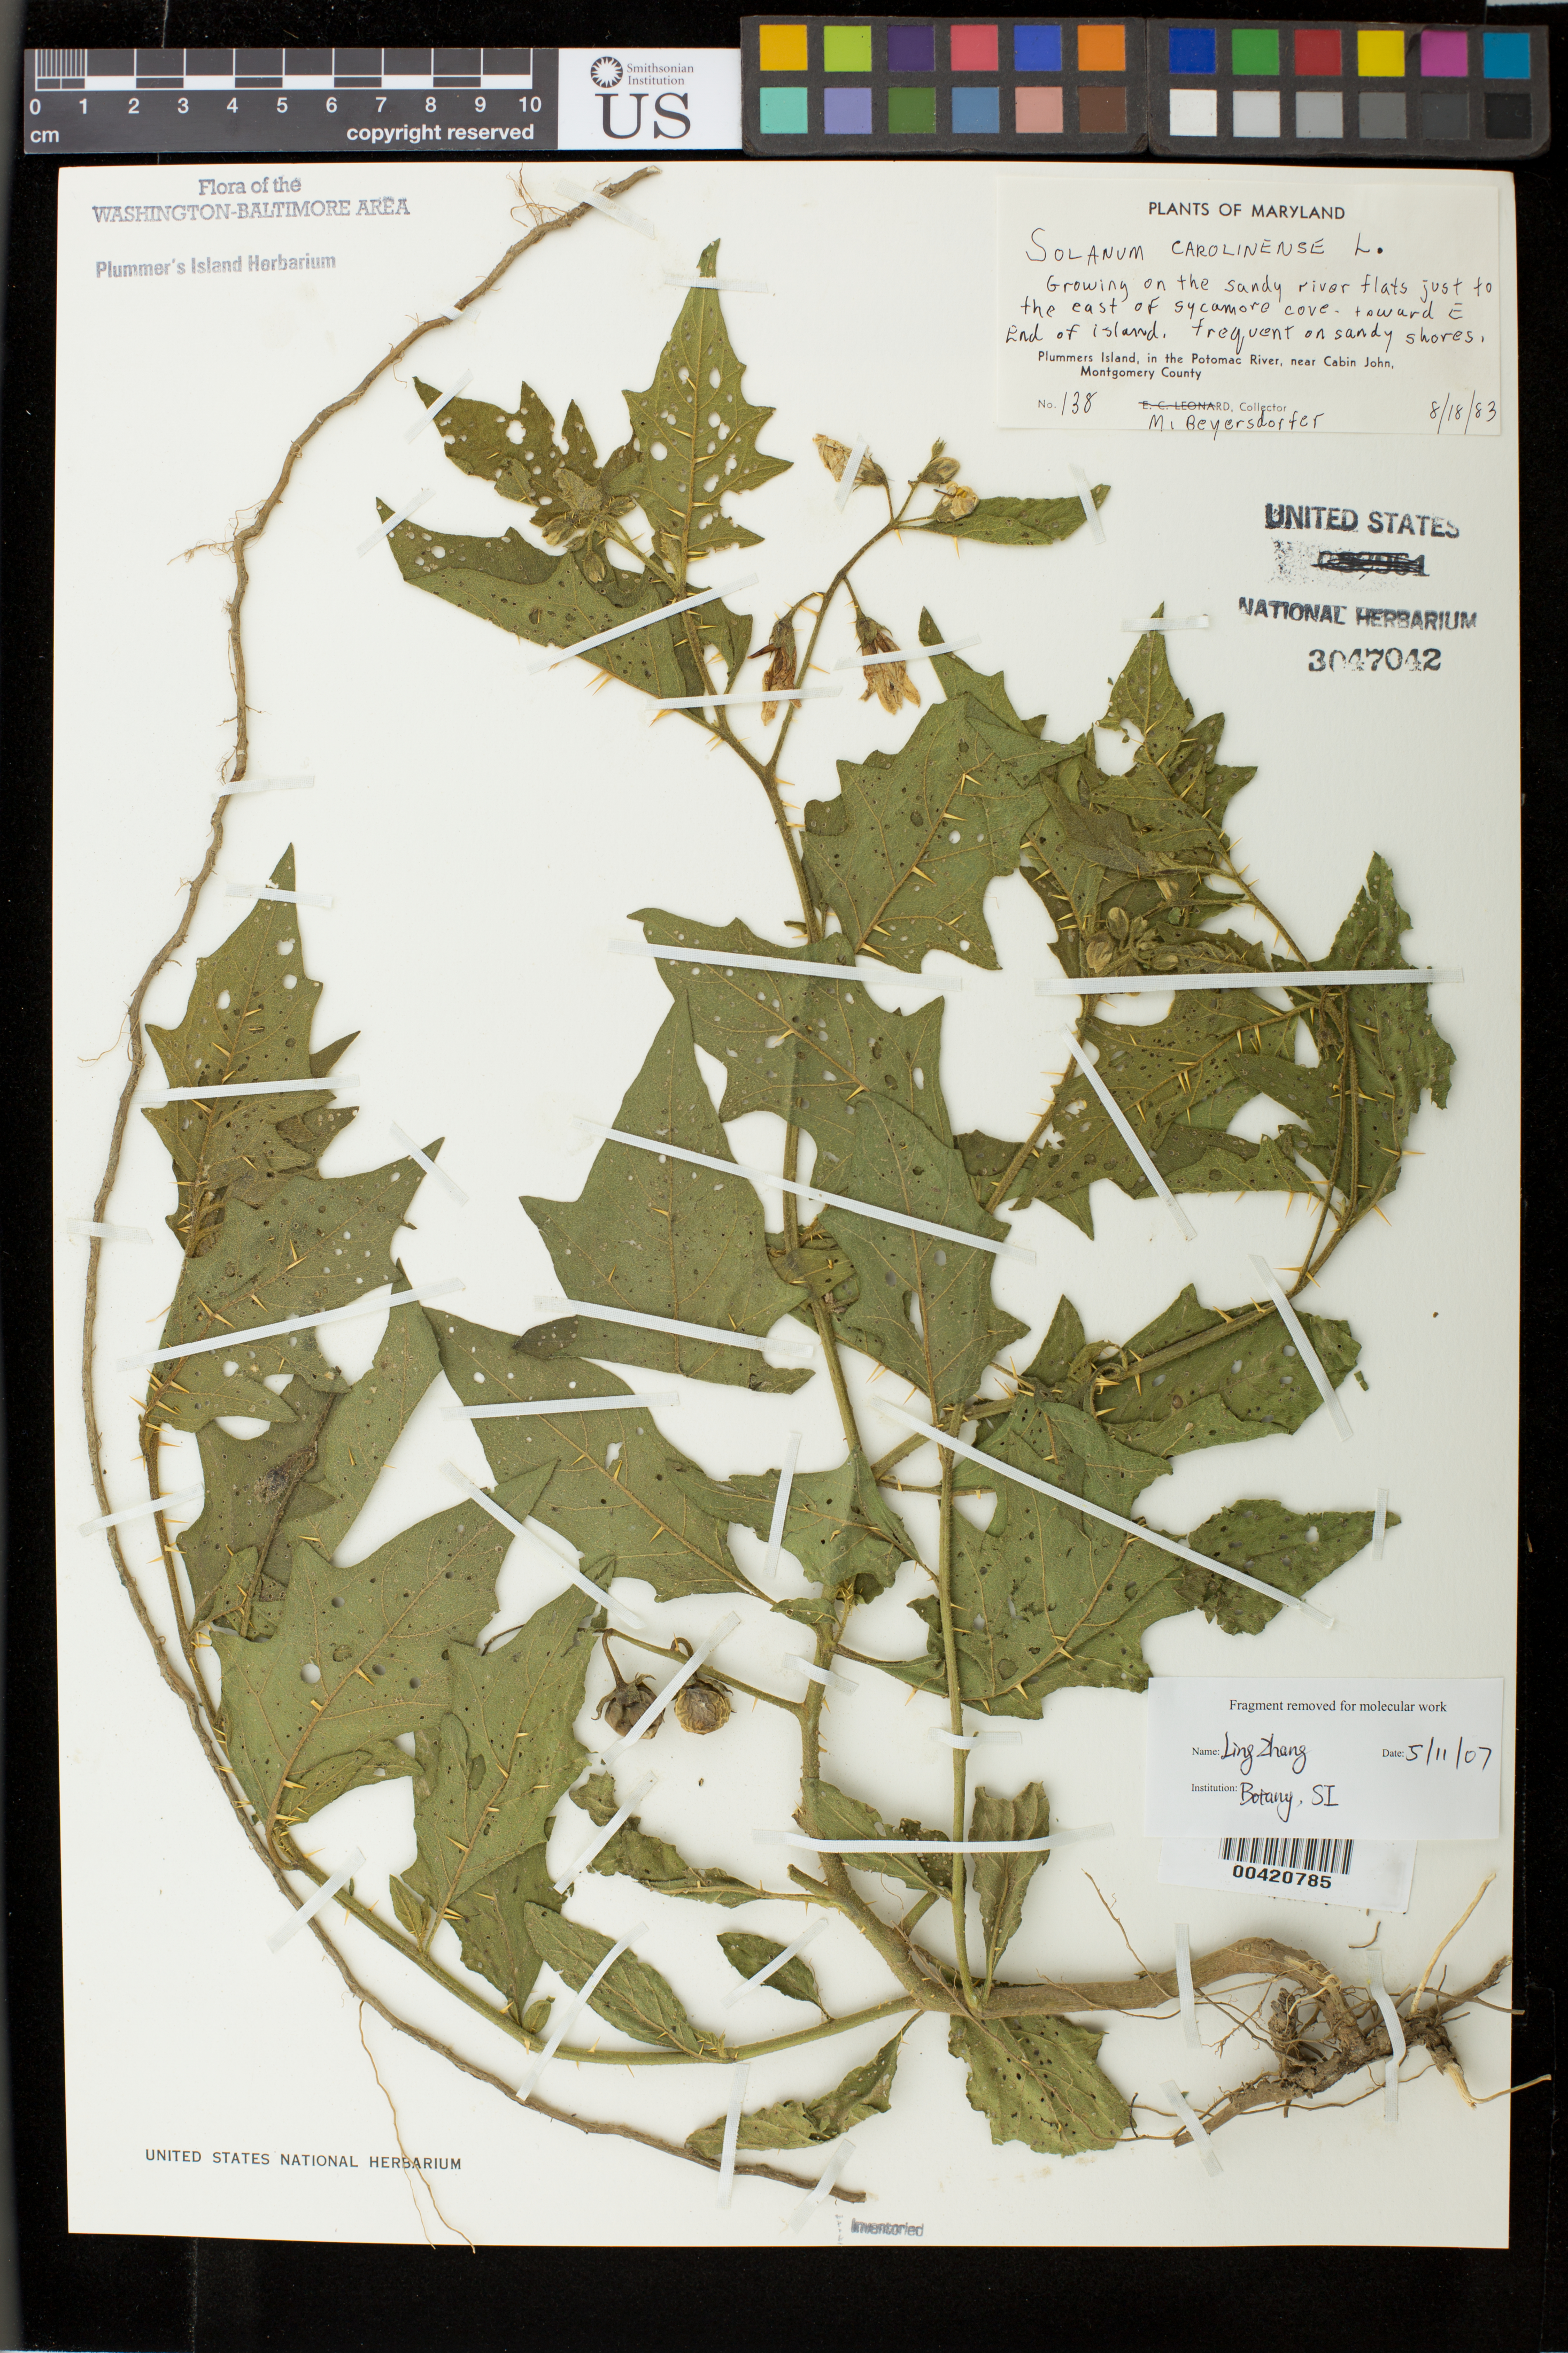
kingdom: Plantae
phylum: Tracheophyta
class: Magnoliopsida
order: Solanales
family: Solanaceae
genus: Solanum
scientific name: Solanum carolinense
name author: L.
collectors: M. Beyersdorfer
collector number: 138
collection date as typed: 18 Aug 1983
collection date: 1983-08-18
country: United States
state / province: Maryland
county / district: Montgomery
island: Plummers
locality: Plummer's Island; in the Potomac River, near Cabin John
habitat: Growing on the sandy river flats just to the east of sycamore cove - toward E end of island. Frequent on sandy shores.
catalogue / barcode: US 3047042